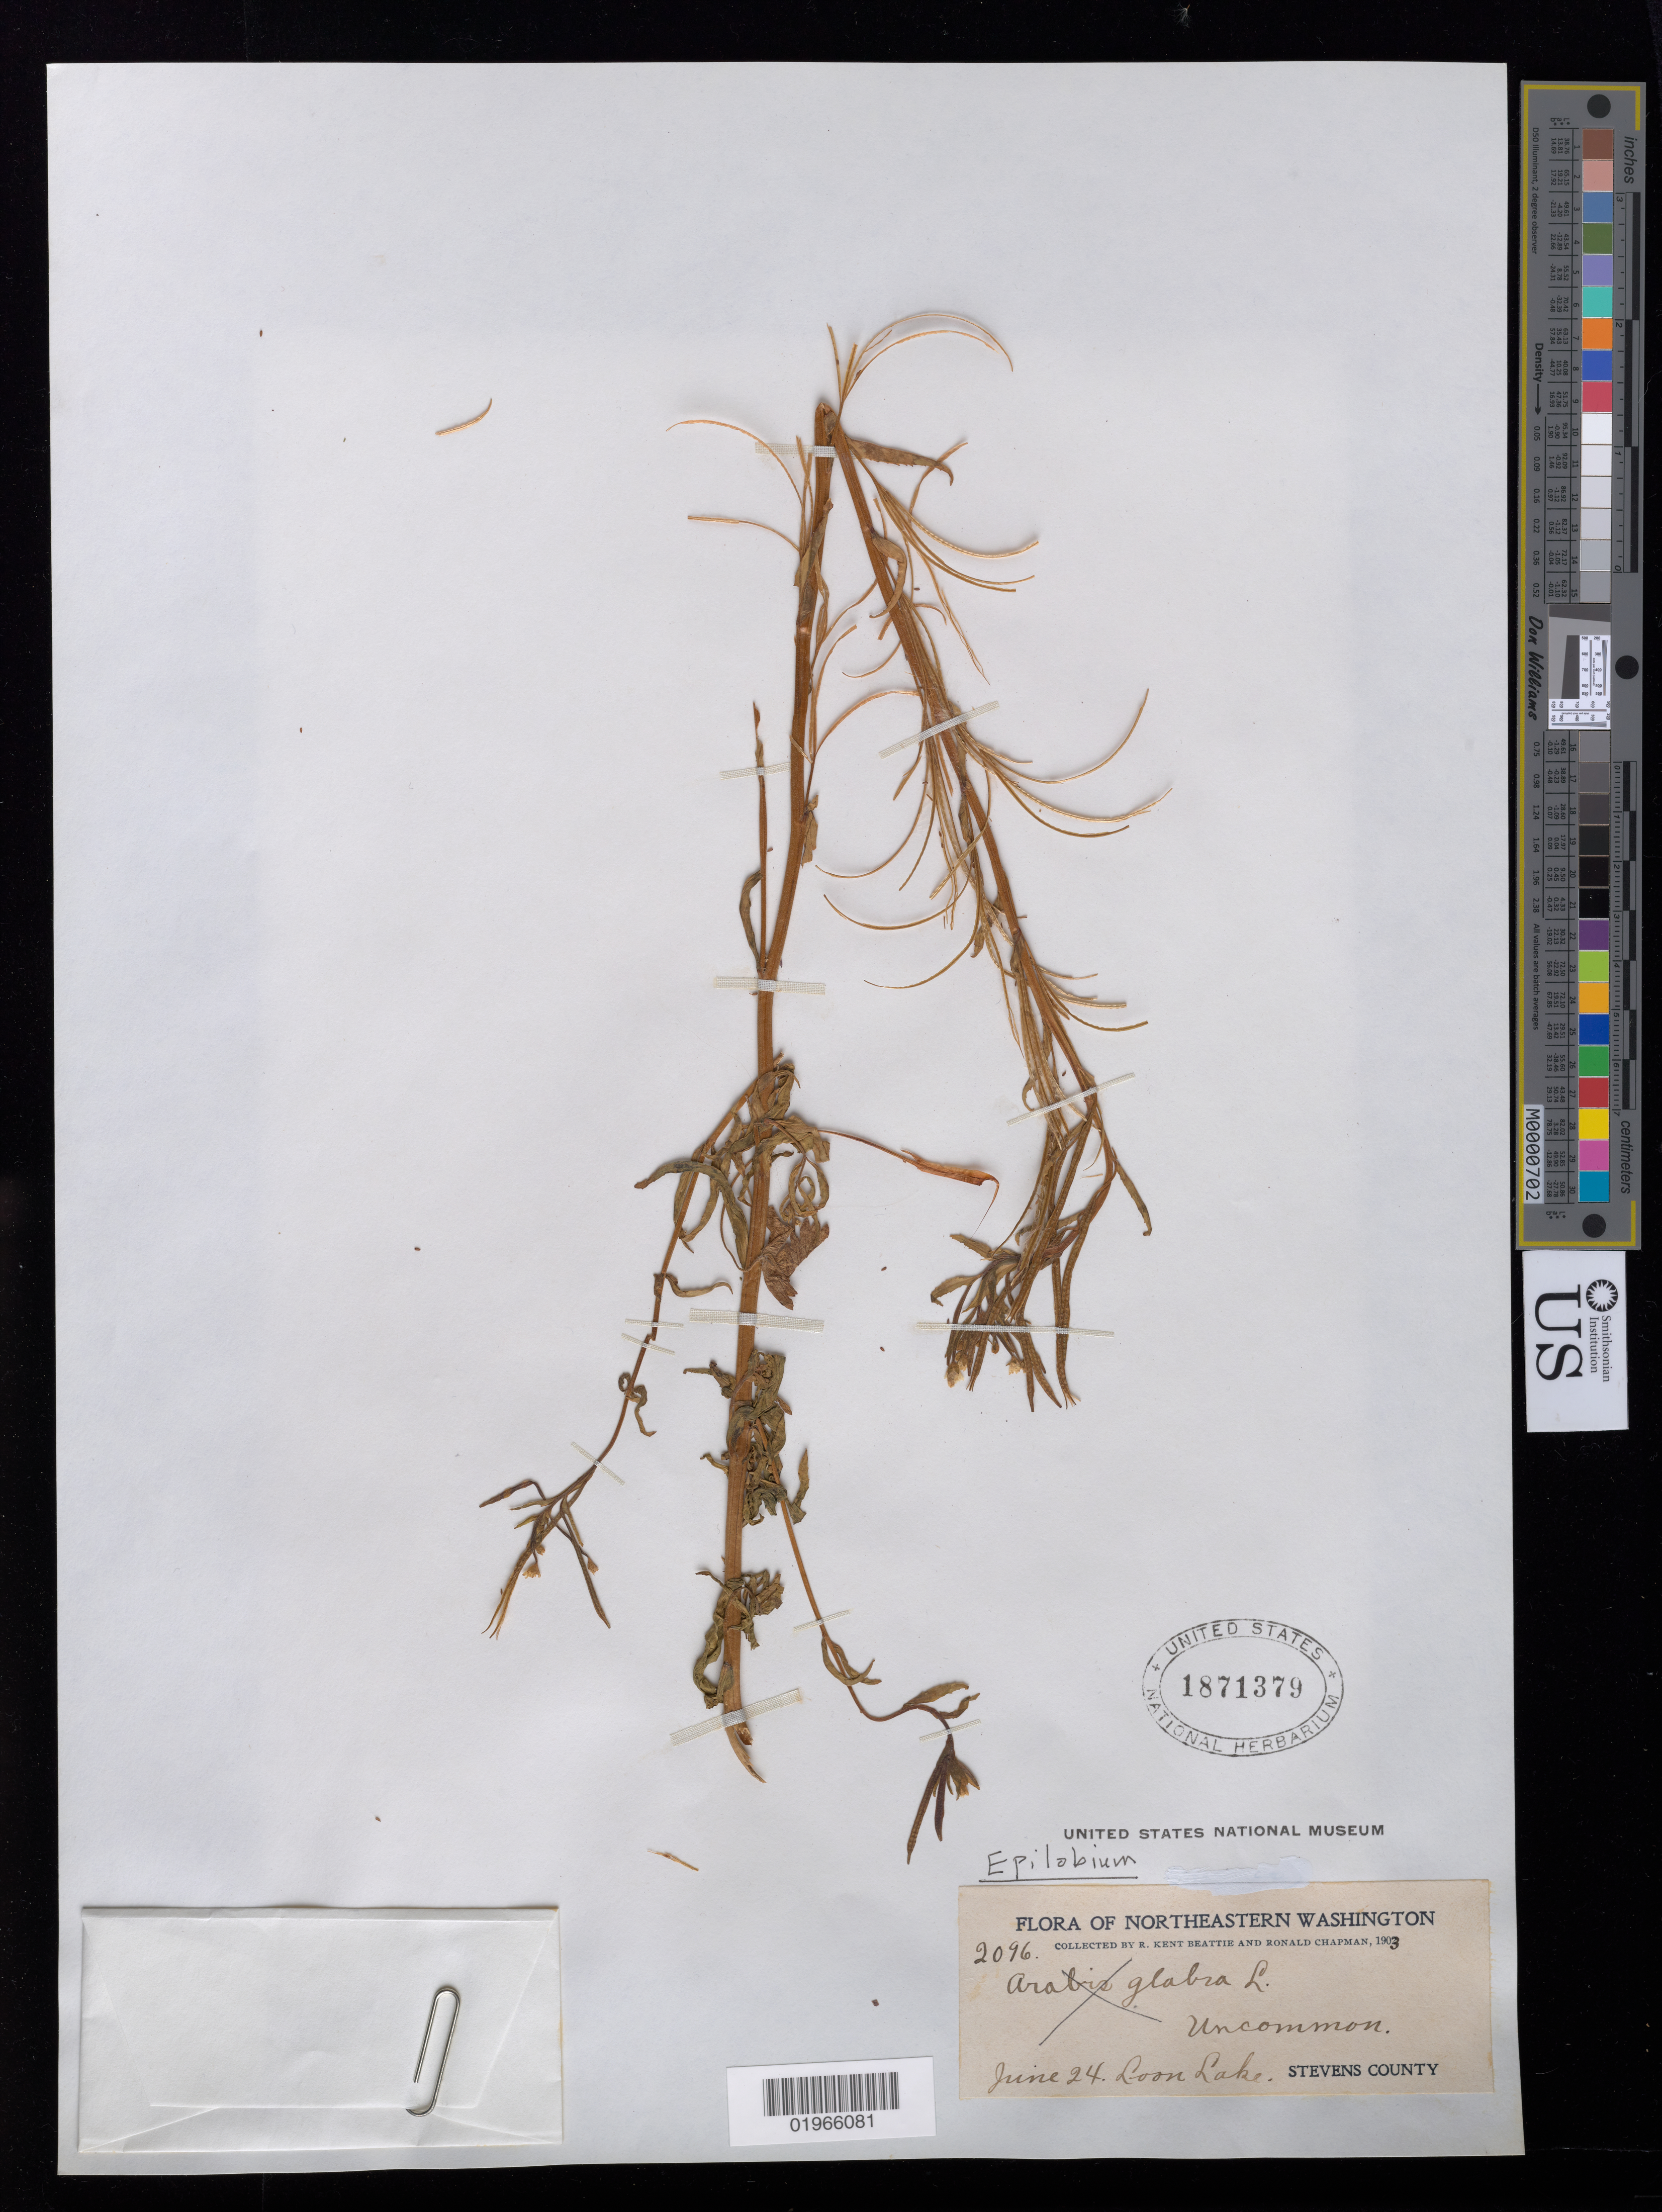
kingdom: Plantae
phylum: Tracheophyta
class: Magnoliopsida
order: Myrtales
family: Onagraceae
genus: Epilobium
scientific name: Epilobium sp.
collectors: R. K. Beattie & R. Chapman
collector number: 2096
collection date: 1903-06-24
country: United States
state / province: Washington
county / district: Stevens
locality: Northeastern Washington, Loon Lake, Stevens County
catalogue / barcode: US 1871379